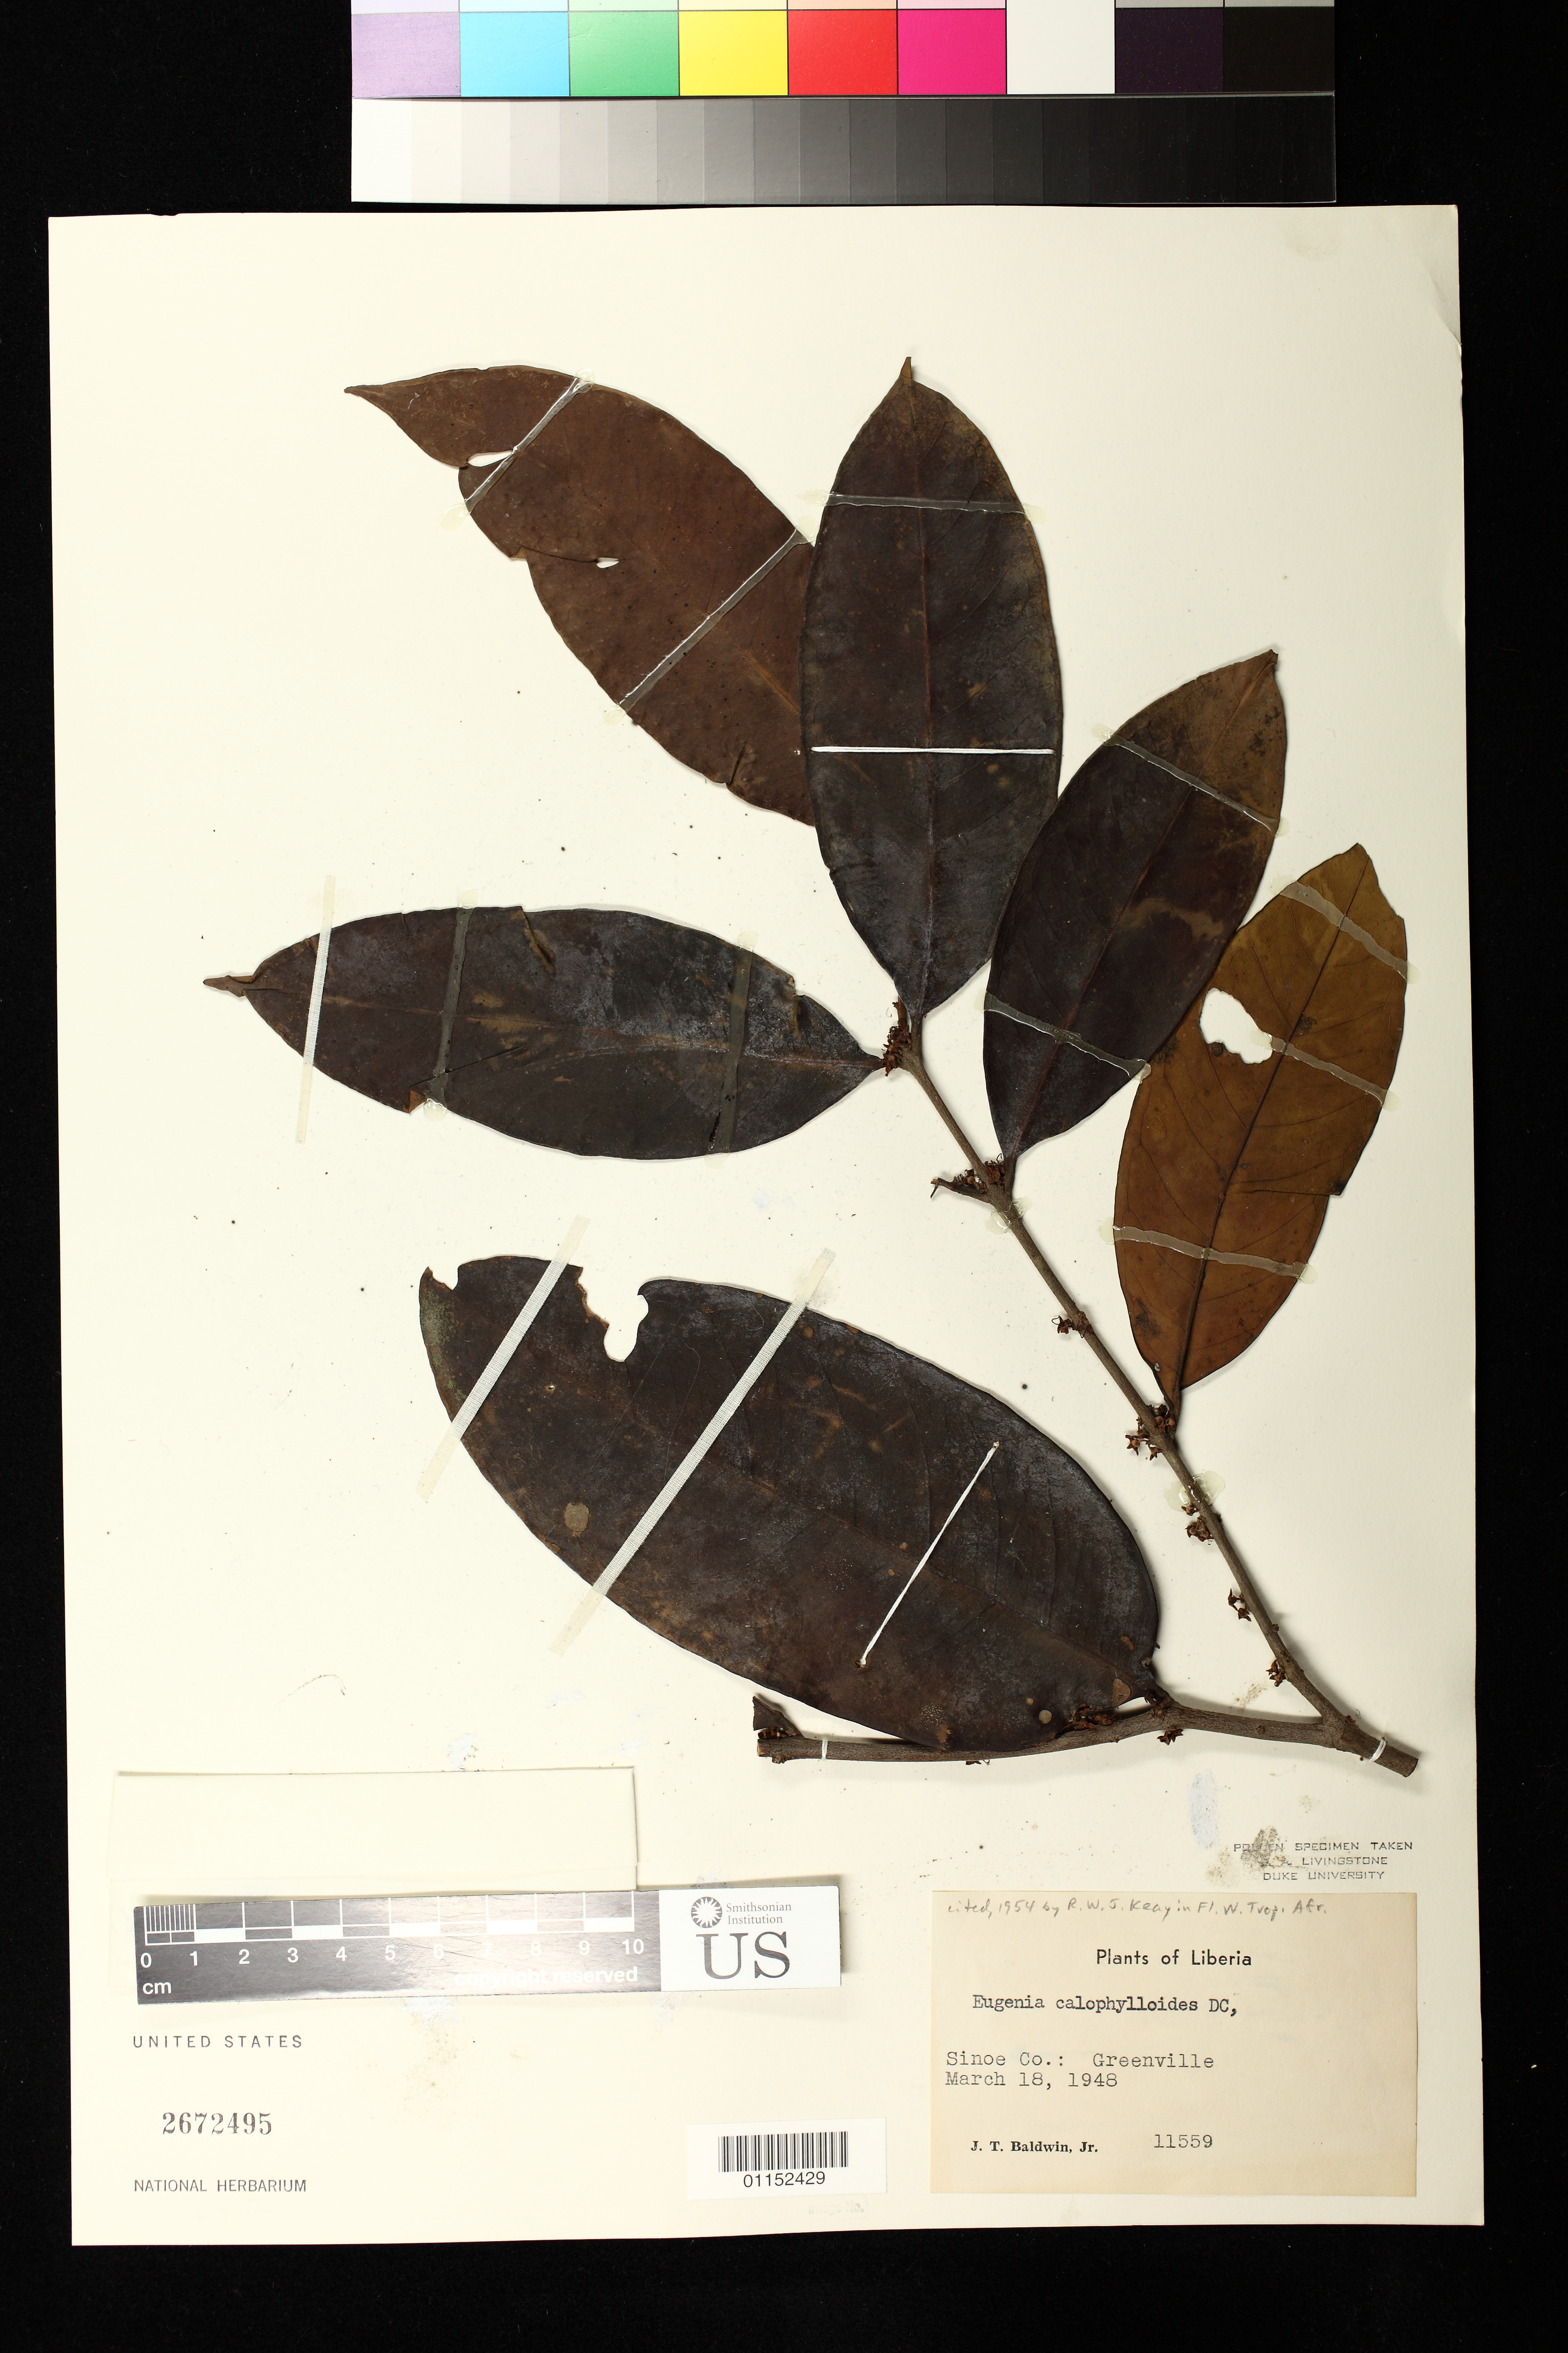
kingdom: Plantae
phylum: Tracheophyta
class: Magnoliopsida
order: Myrtales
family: Myrtaceae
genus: Eugenia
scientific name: Eugenia calophylloides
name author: DC.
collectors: J. T. Baldwin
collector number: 11559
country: Liberia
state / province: Sinoe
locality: Greenville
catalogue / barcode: US 2672495